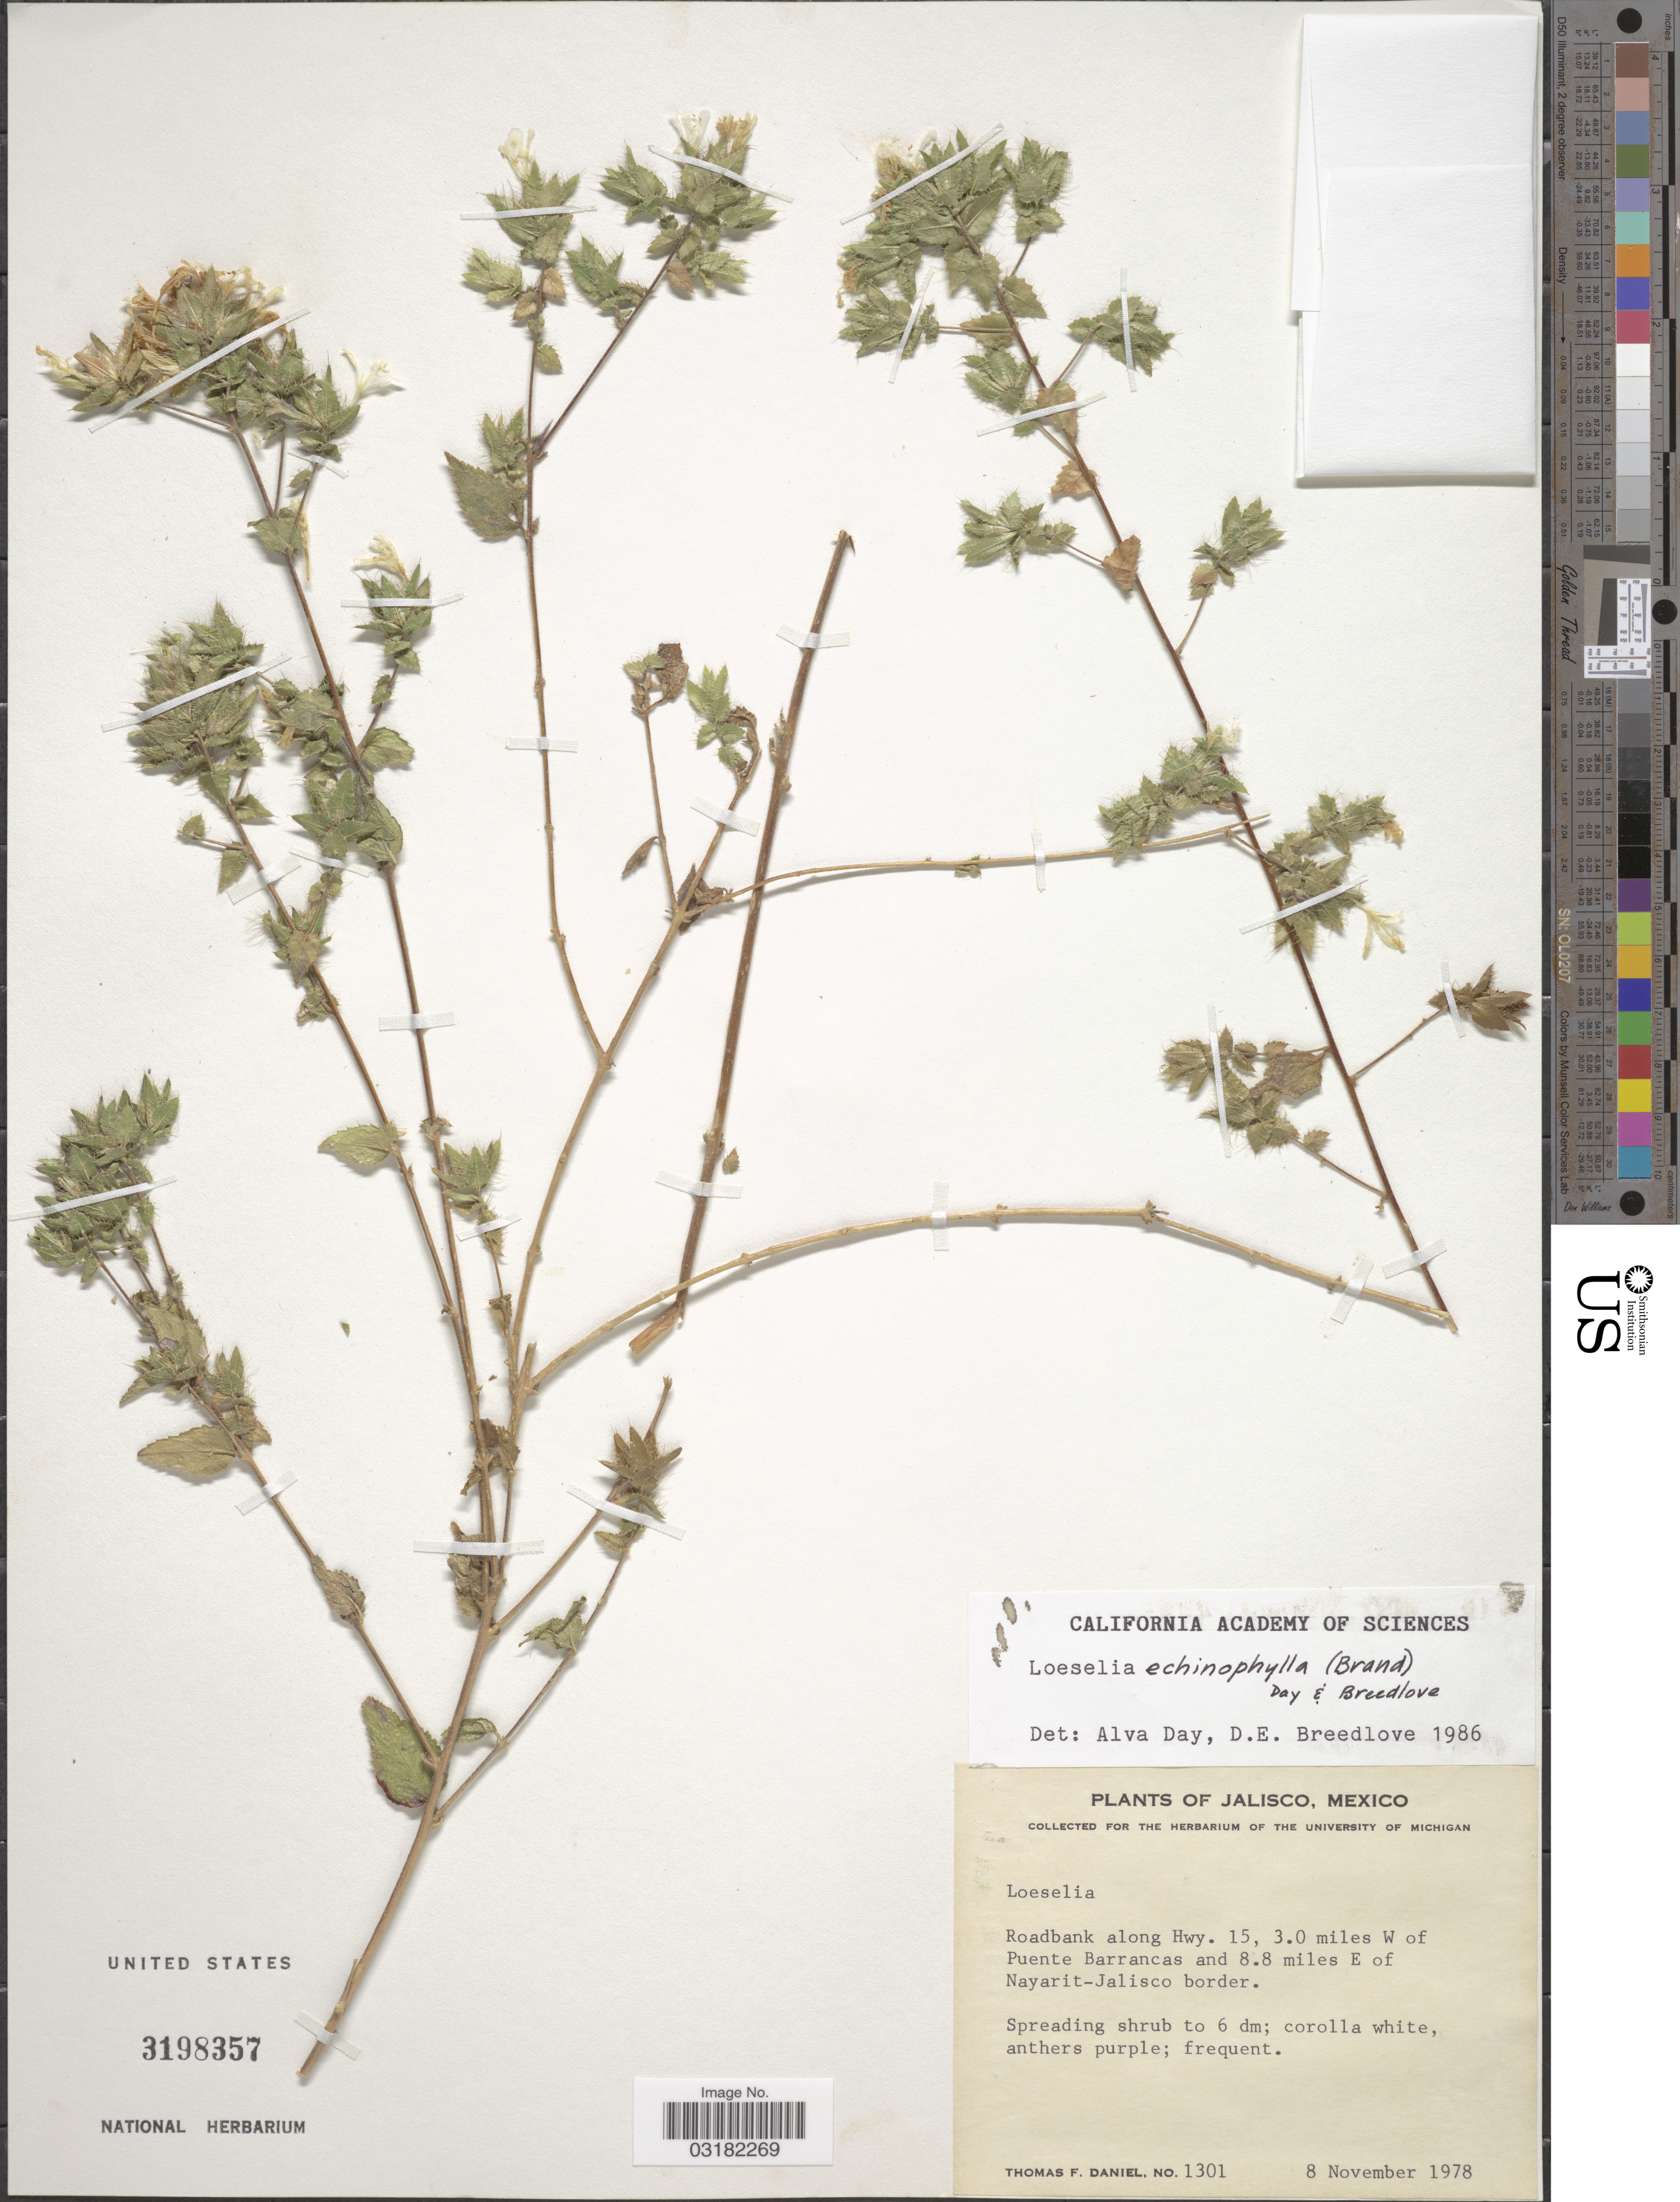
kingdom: Plantae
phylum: Tracheophyta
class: Magnoliopsida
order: Ericales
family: Polemoniaceae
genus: Loeselia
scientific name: Loeselia echinophylla (Brand) Day & Breedlove comb. nov. ined.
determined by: Day, Alva George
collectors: T. F. Daniel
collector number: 1301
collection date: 1978-11-08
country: Mexico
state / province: Jalisco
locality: Roadbank along Hwy. 15, 3.0 miles W of Puente Barrancas and 8.8 miles E of Nayarit-Jalisco border.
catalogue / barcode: US 3198357